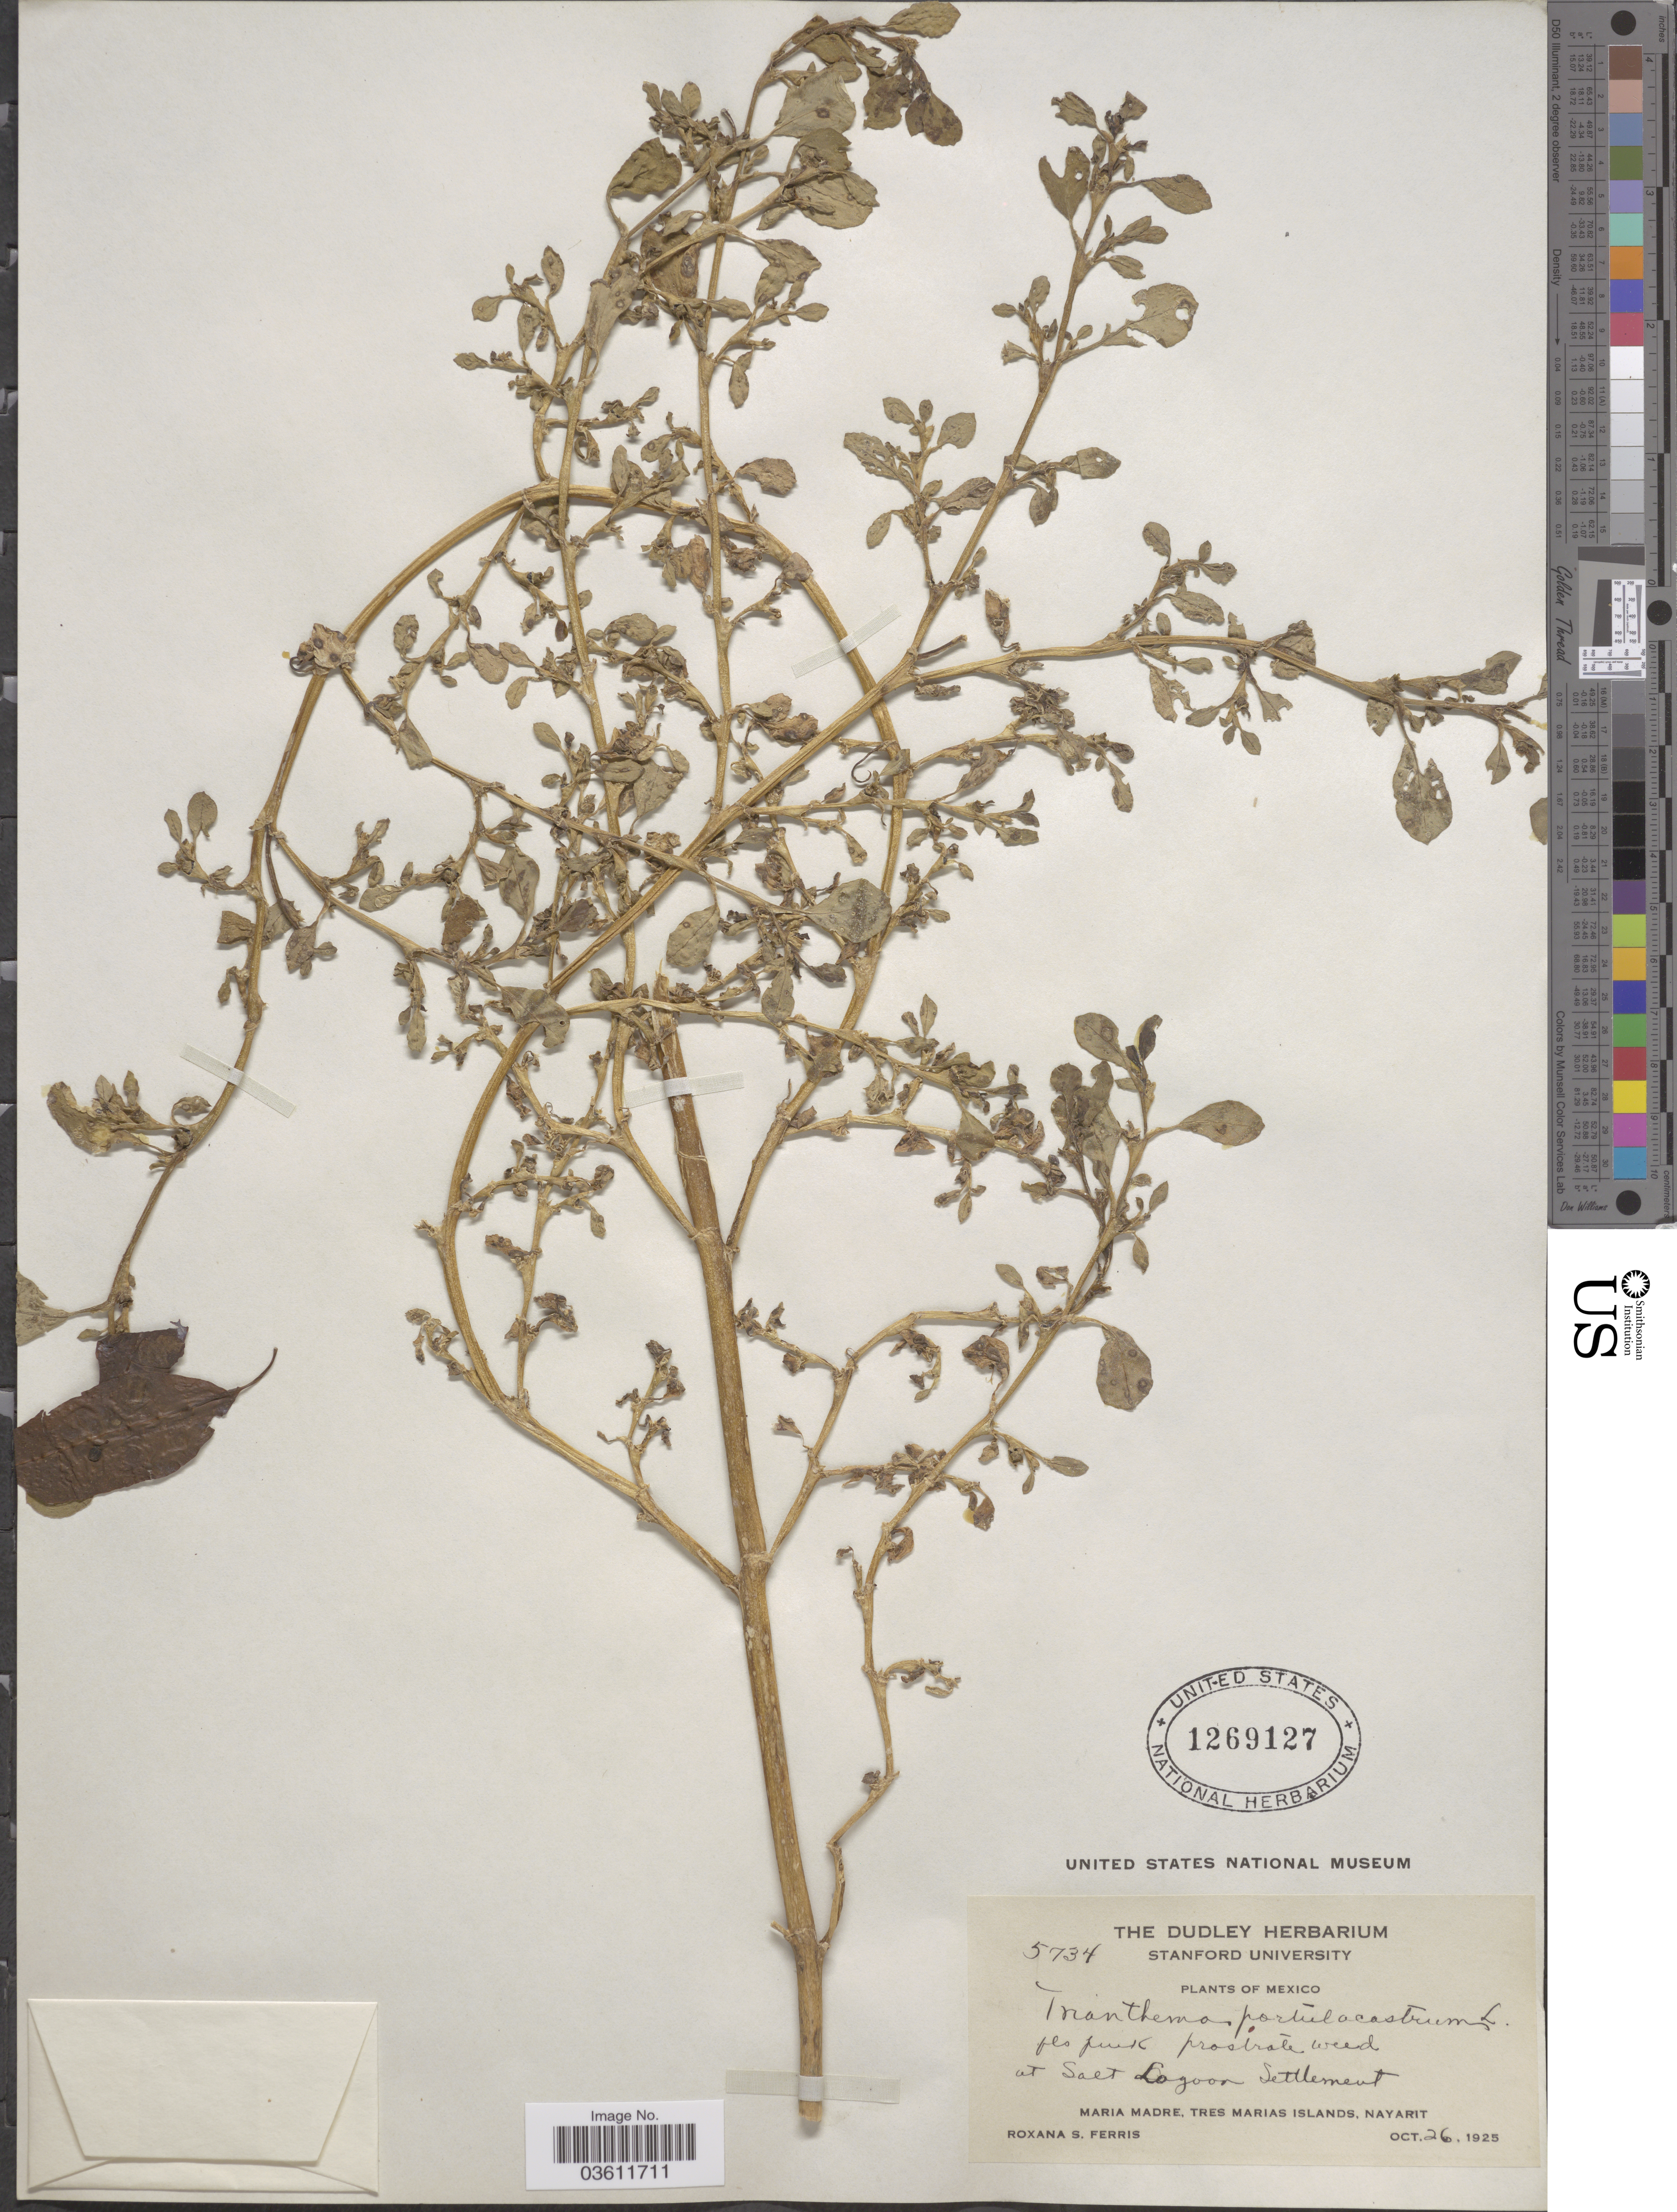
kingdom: Plantae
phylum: Tracheophyta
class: Magnoliopsida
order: Caryophyllales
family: Aizoaceae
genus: Trianthema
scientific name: Trianthema portulacastrum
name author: L.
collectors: R. S. Ferris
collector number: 5734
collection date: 1925-10-26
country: Mexico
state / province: Nayarit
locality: At Salt Lagoon Settlement. Maria Madre, Tres Marias Islands.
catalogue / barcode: US 1269127